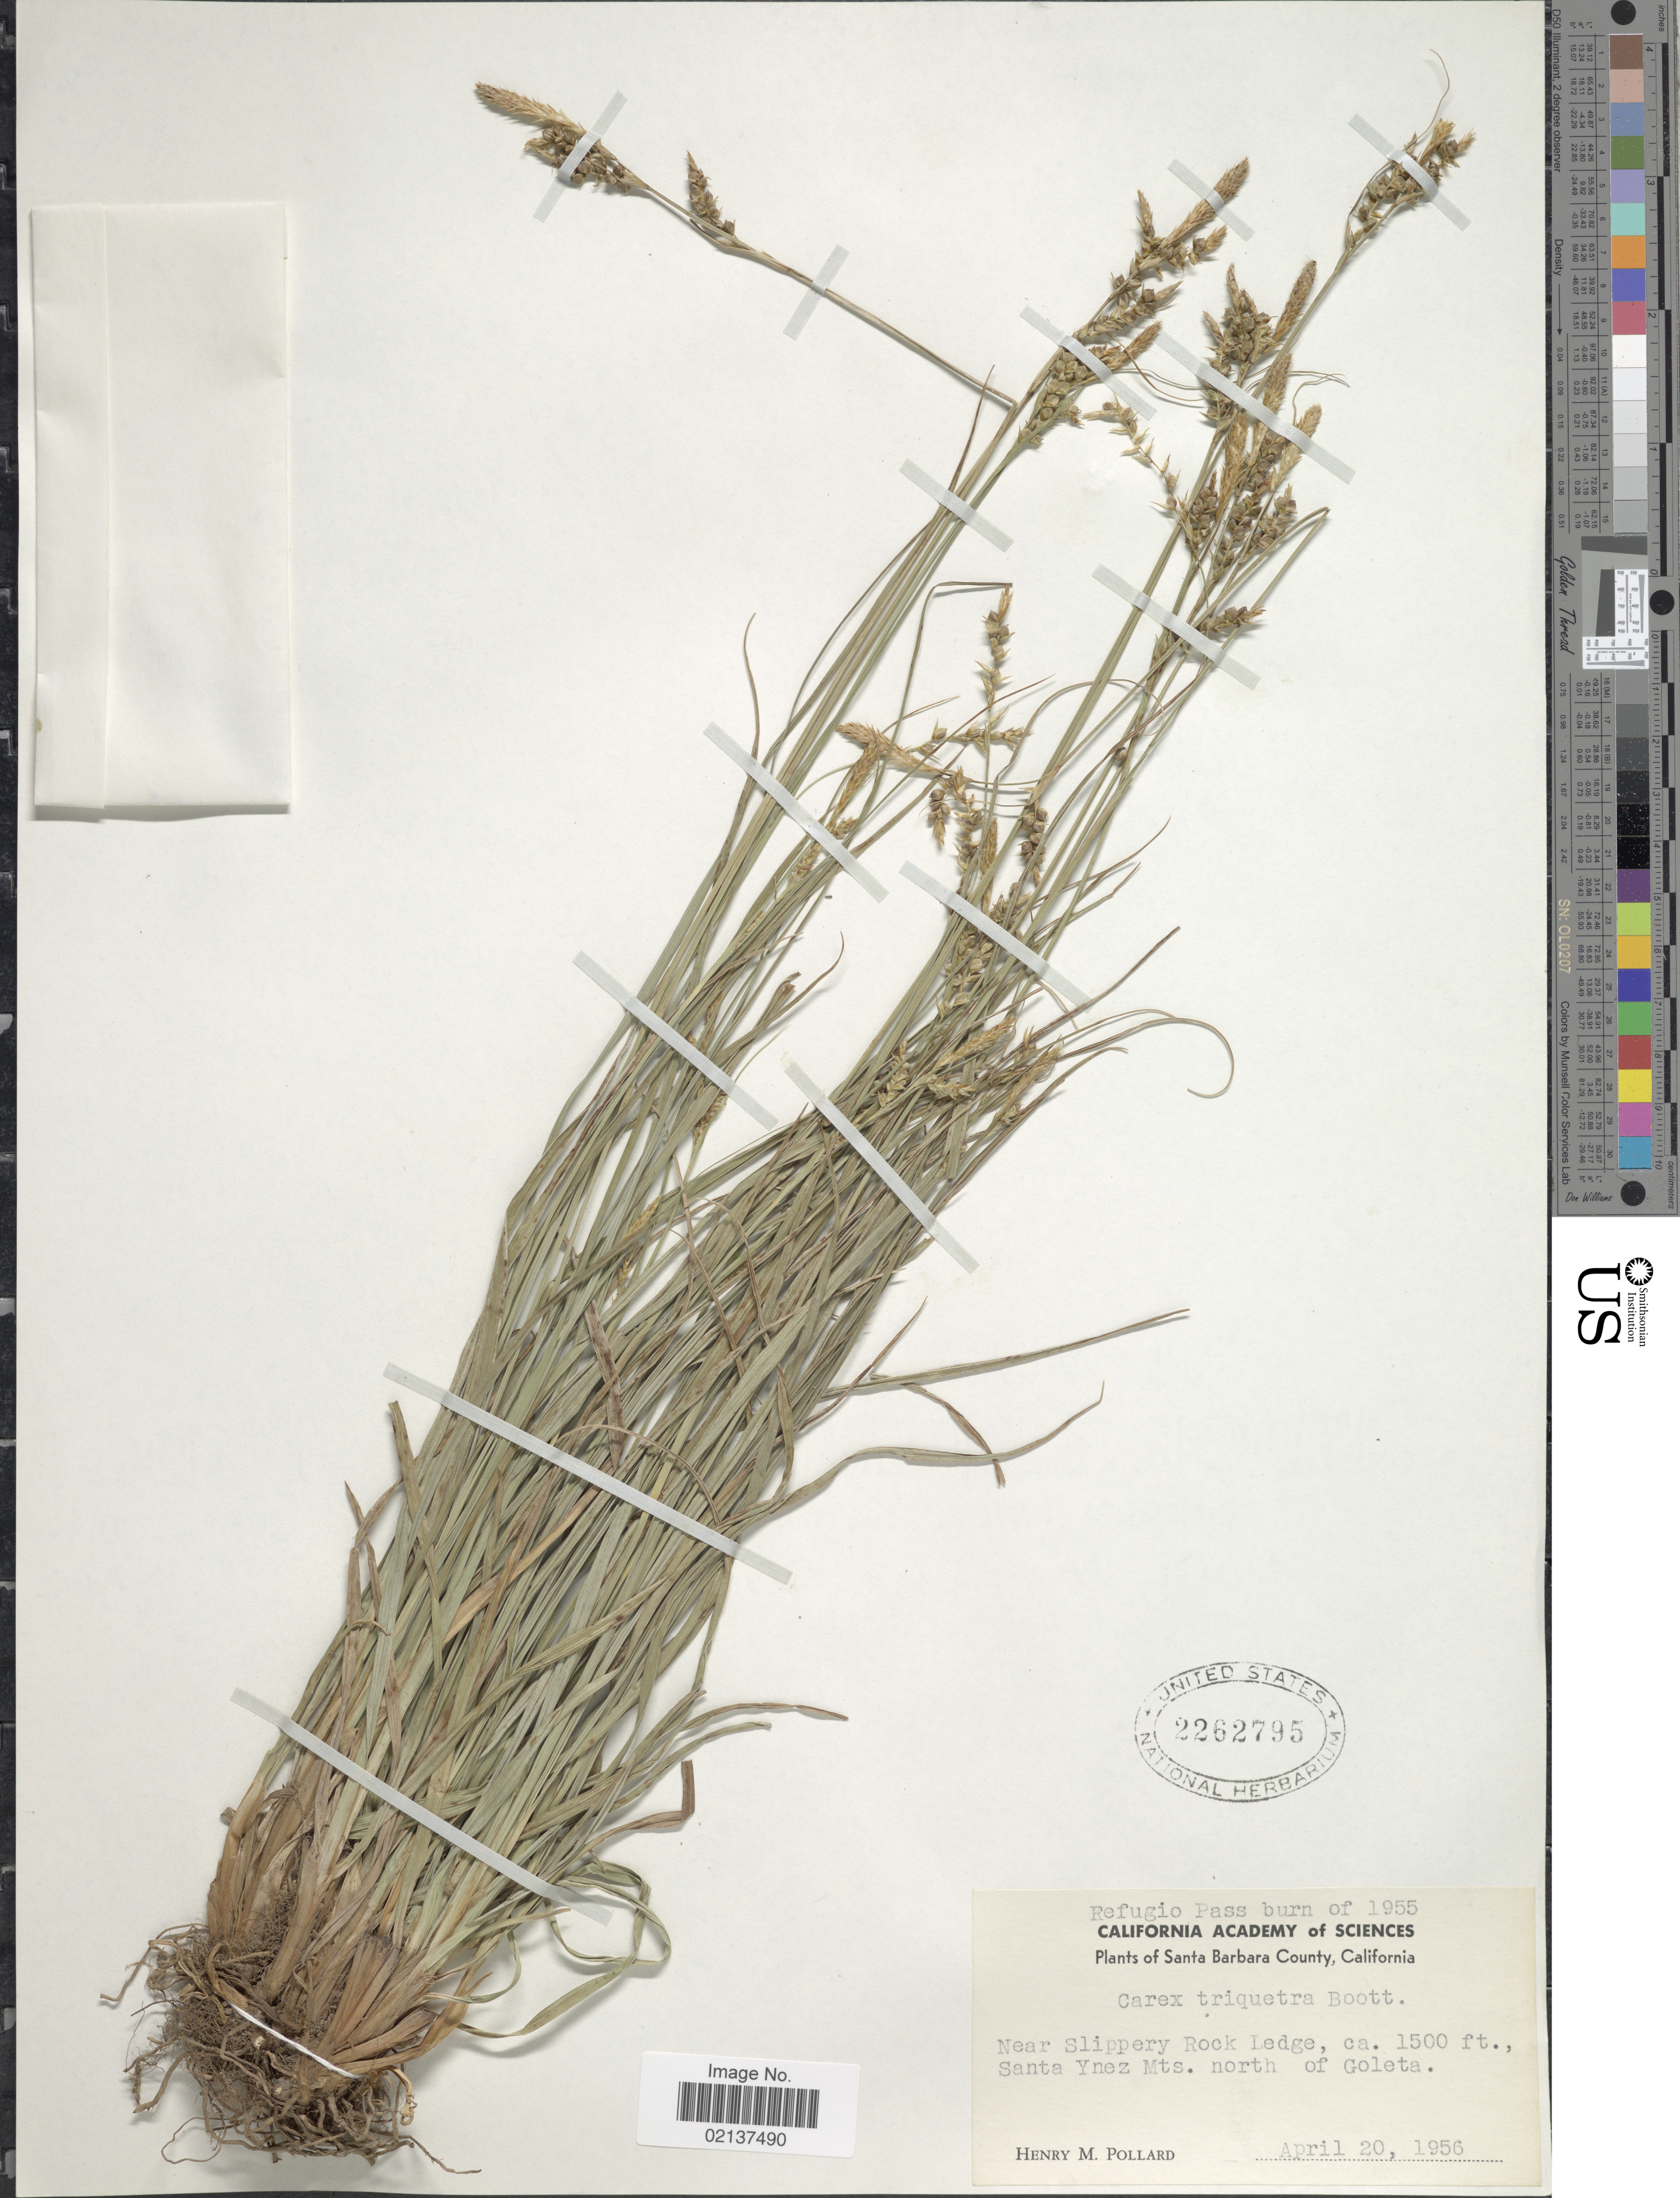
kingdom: Plantae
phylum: Tracheophyta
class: Liliopsida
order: Poales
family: Cyperaceae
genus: Carex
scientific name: Carex triquetra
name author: Boott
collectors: H. M. Pollard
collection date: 1956-04-20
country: United States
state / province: California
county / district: Santa Barbara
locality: Santa Barbara County, near Slippery Rock Ledge, Santa Ynez Mts north of Goleta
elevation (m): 457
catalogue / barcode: US 2262795